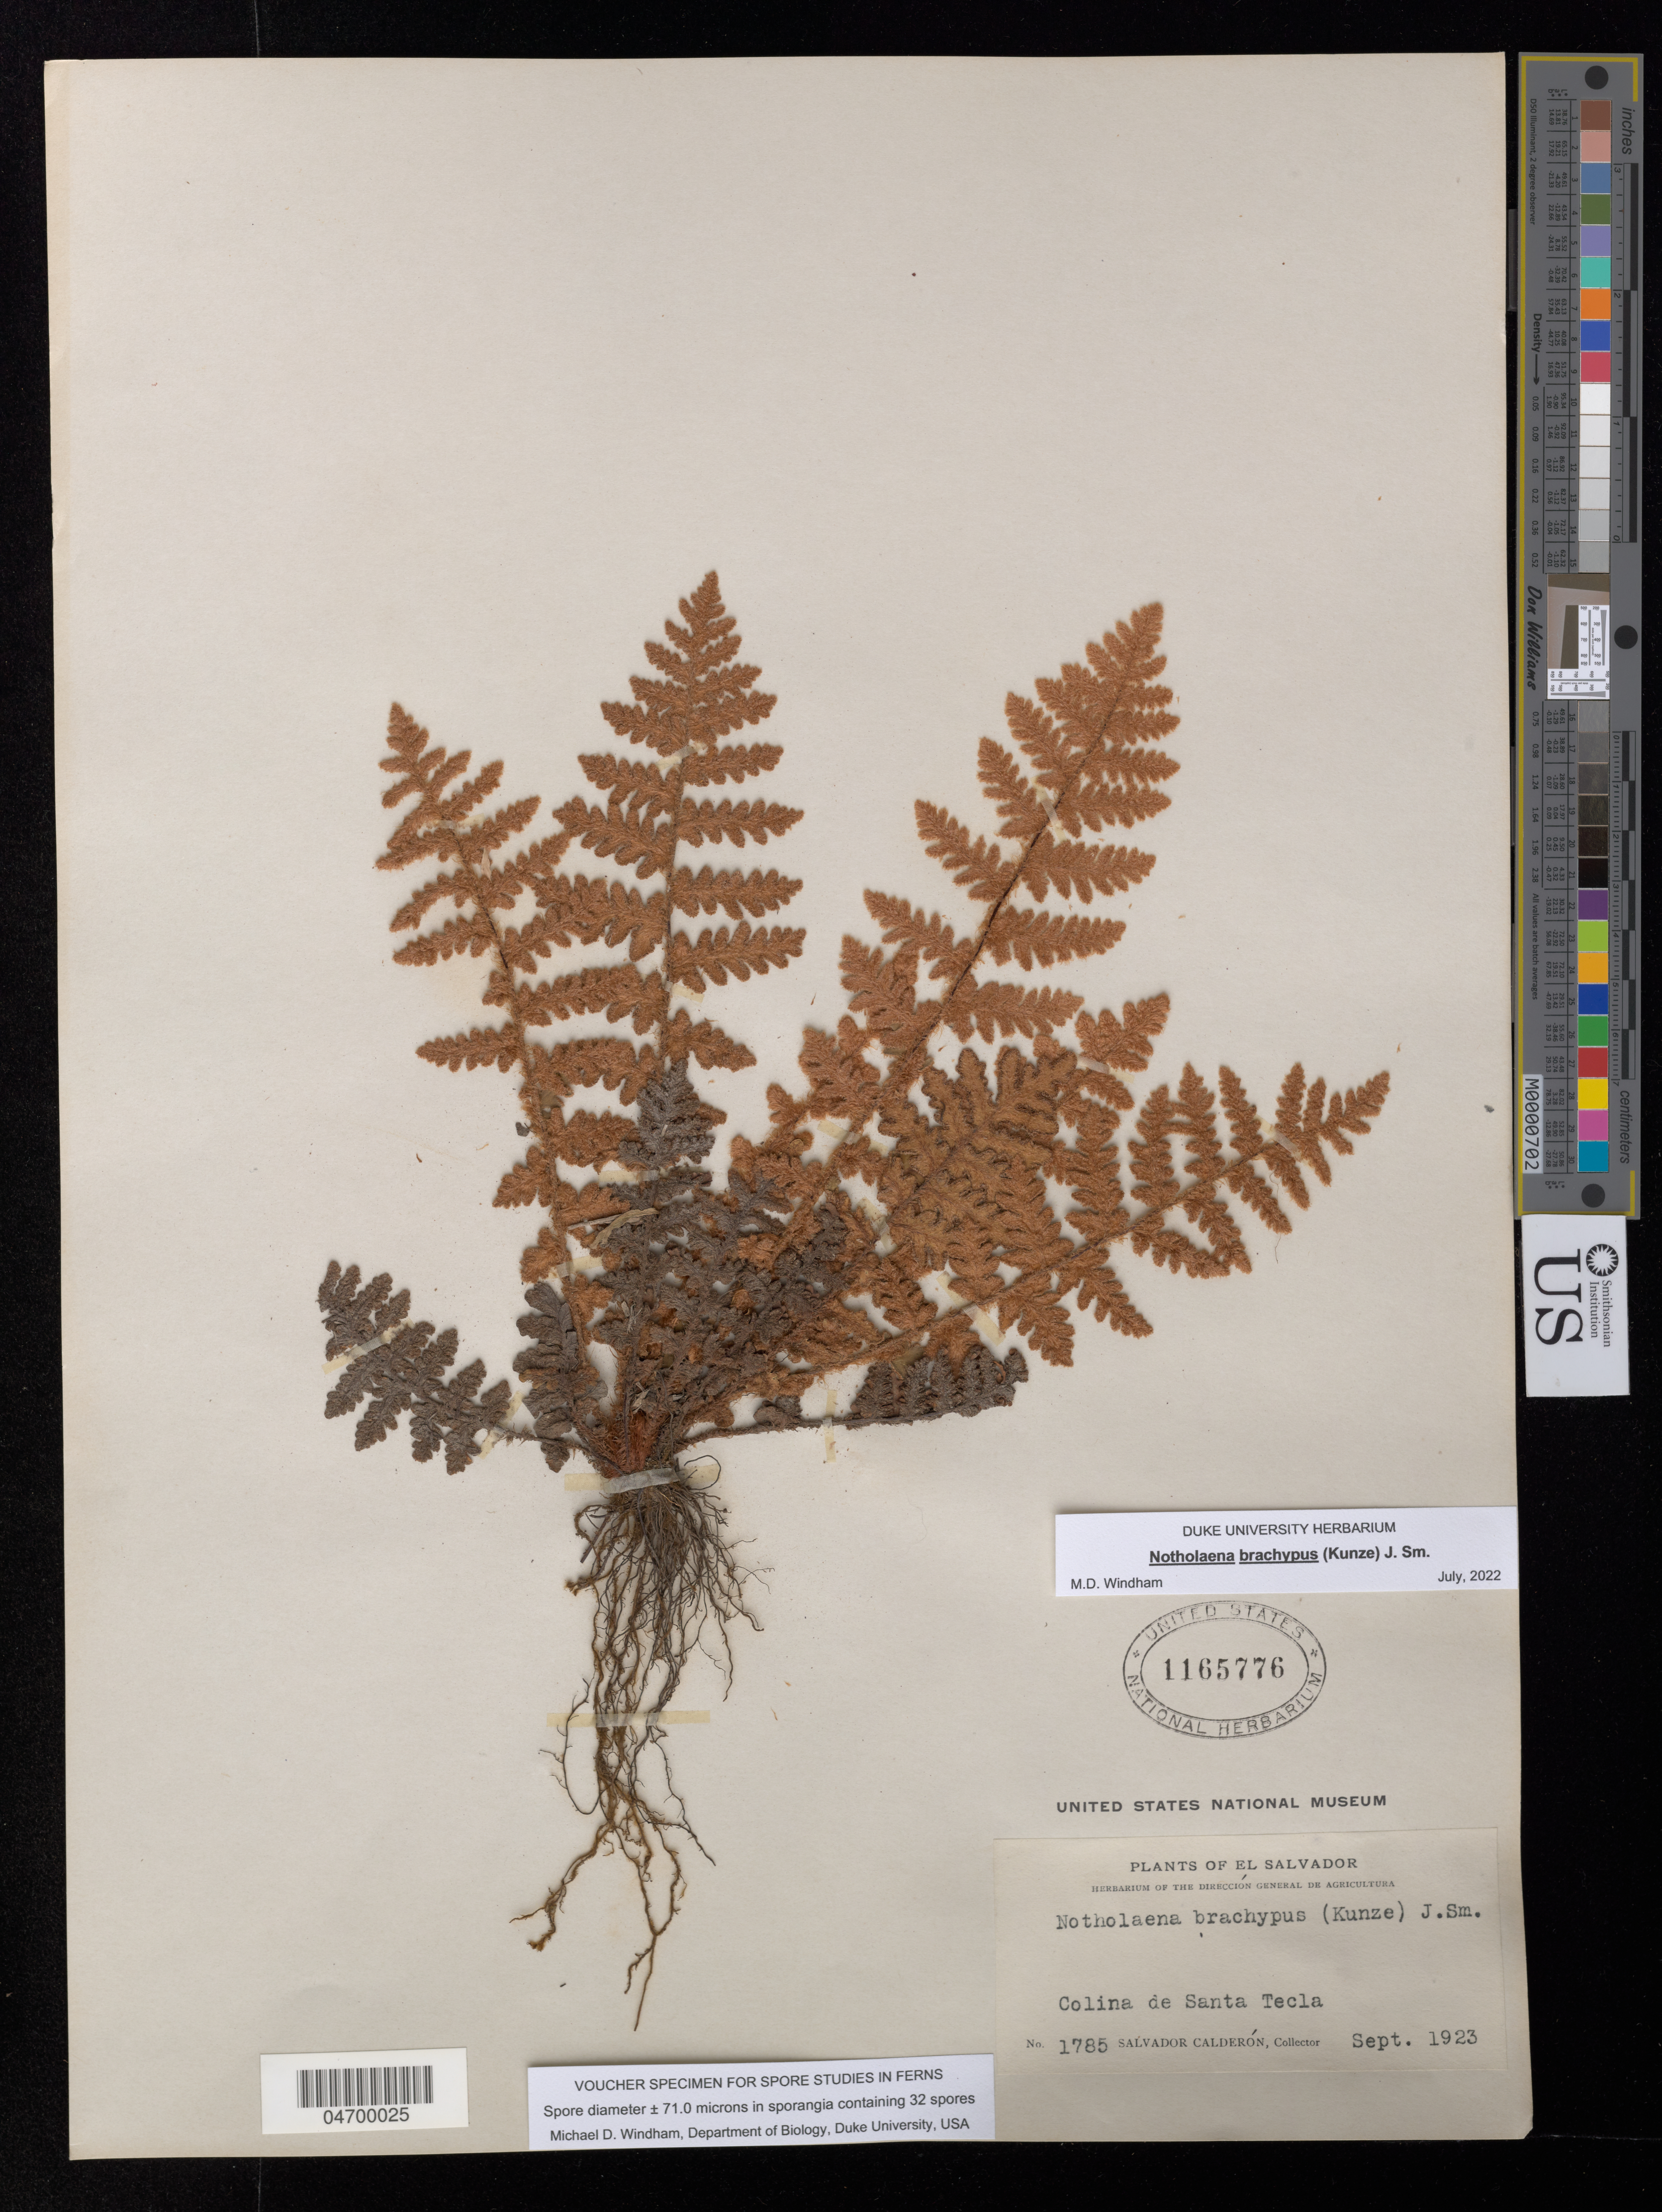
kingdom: Plantae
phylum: Tracheophyta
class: Polypodiopsida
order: Polypodiales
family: Pteridaceae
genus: Notholaena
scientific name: Notholaena brachypus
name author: (Kunze) J. Sm.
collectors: S. Calderón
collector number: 1785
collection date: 1923-09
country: El Salvador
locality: Colina de Santa Tecla.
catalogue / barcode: US 1165776